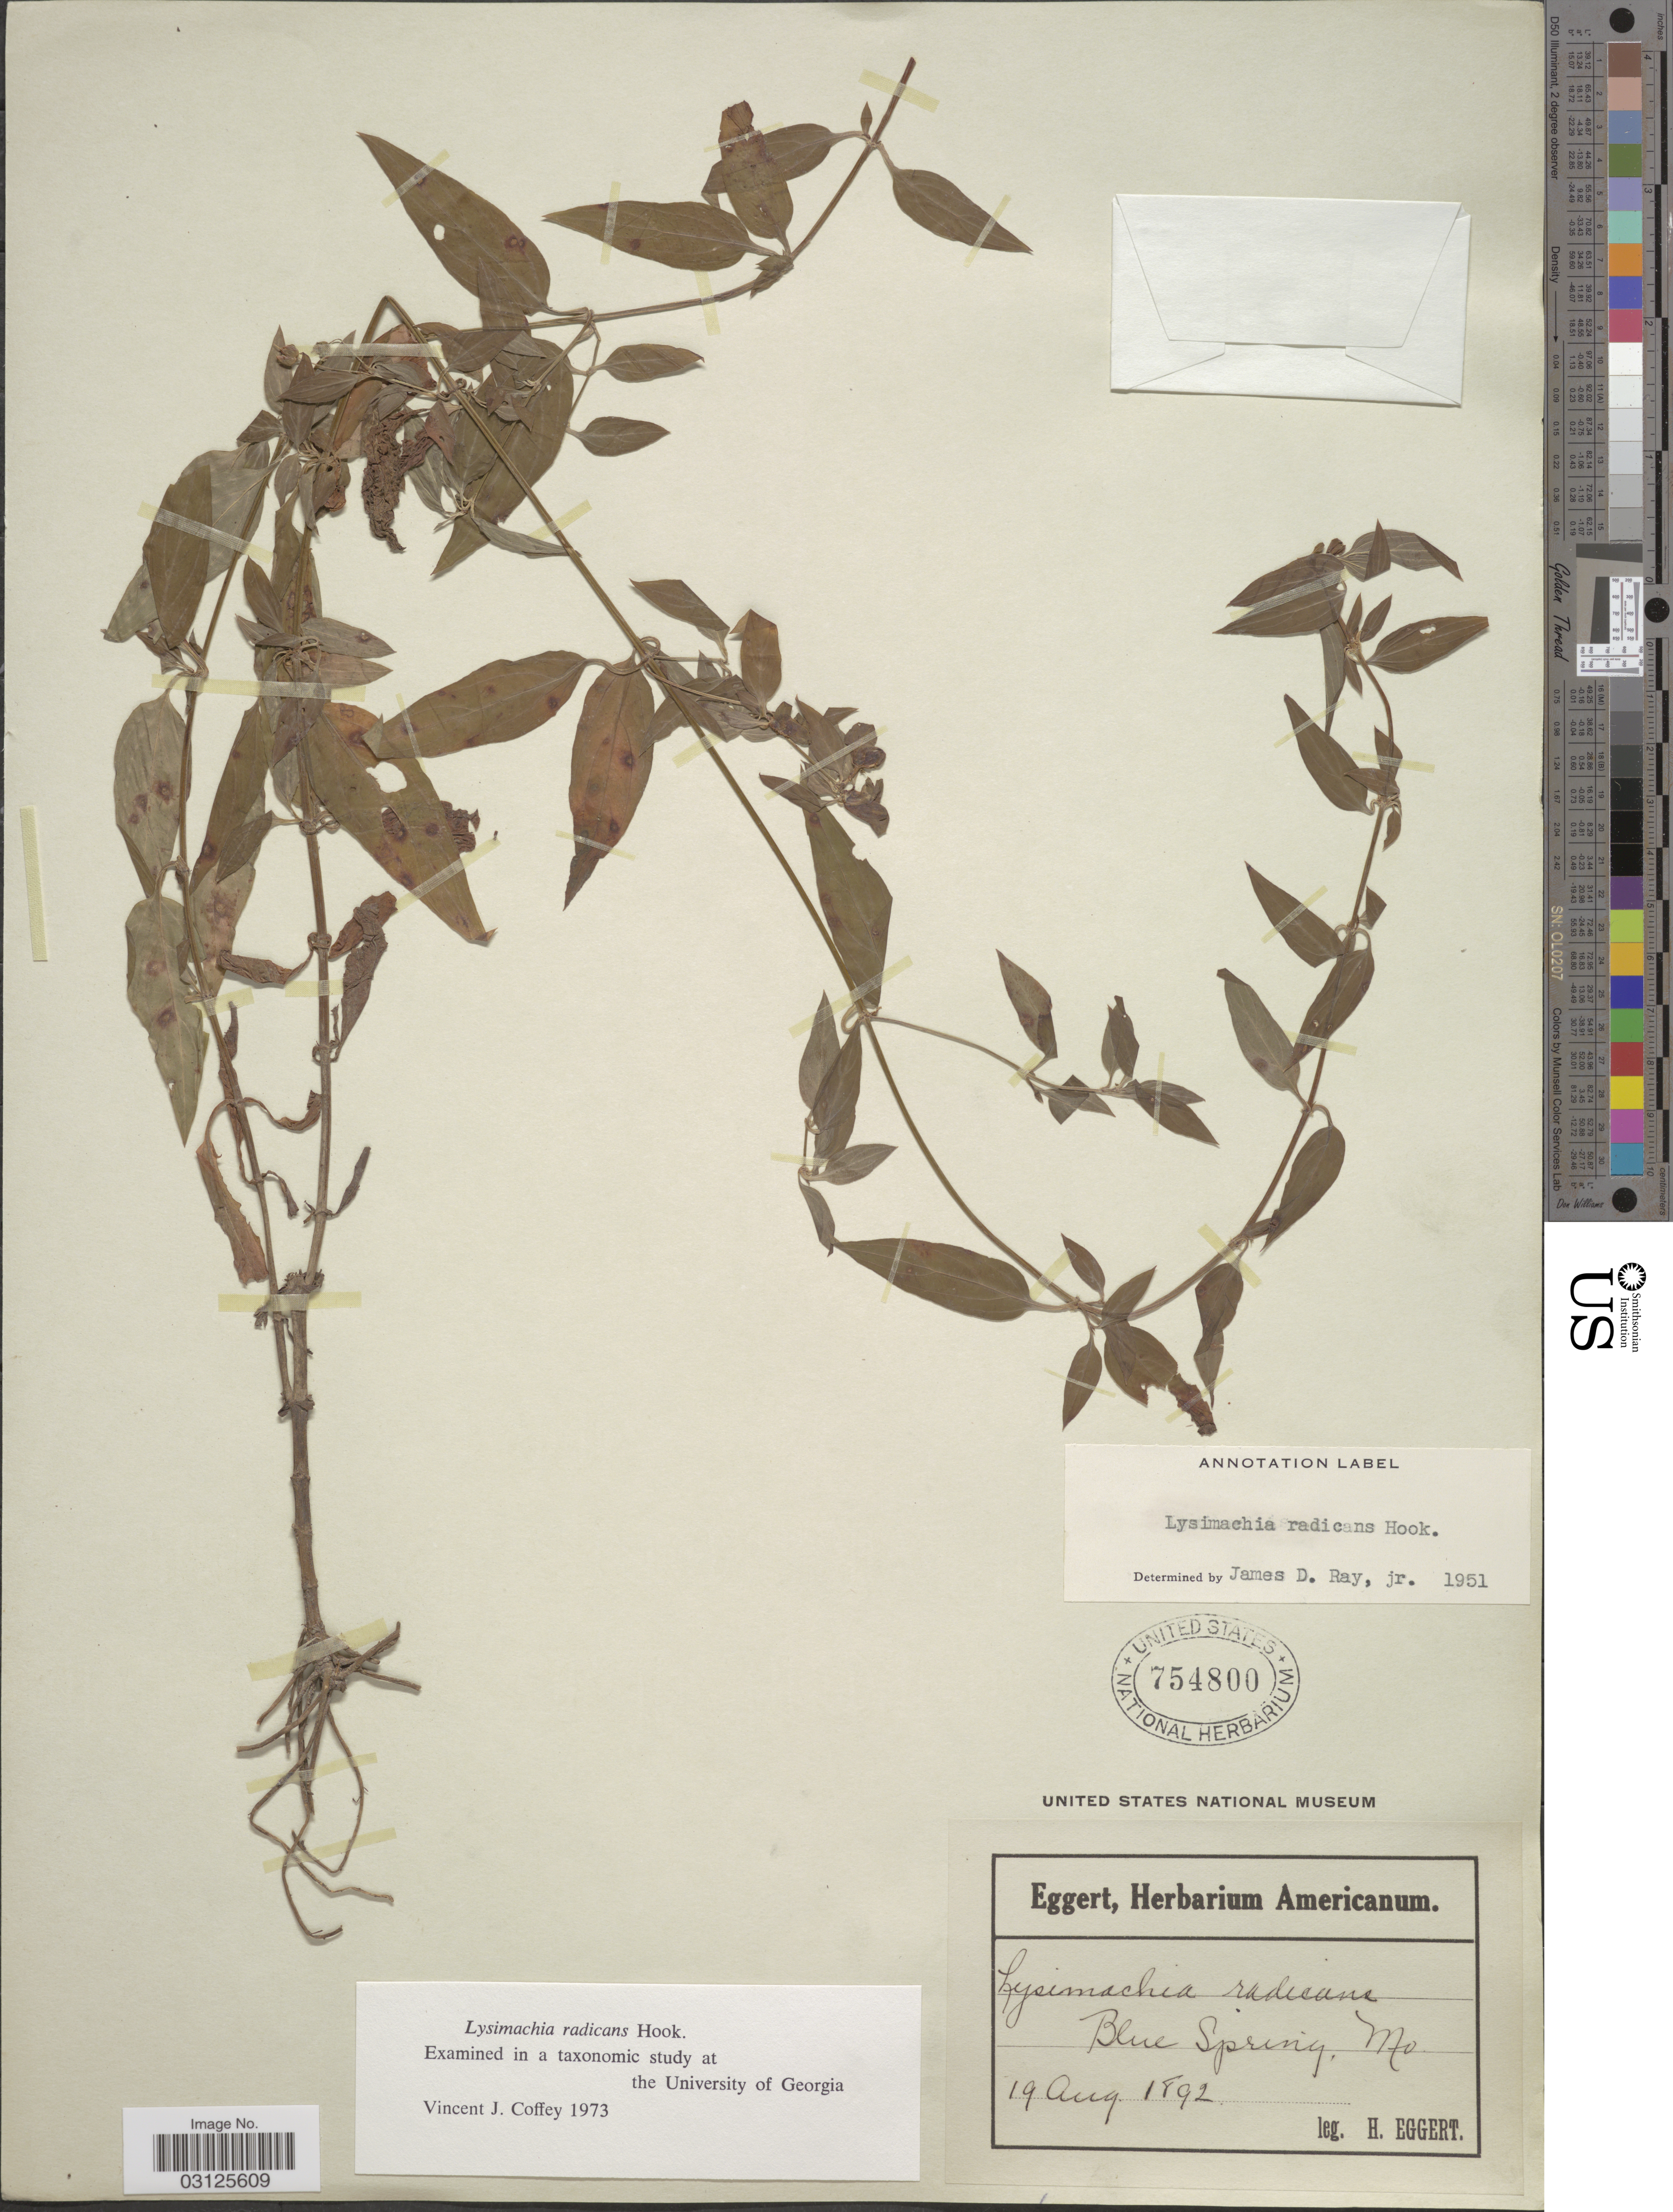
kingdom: Plantae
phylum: Tracheophyta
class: Magnoliopsida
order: Ericales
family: Primulaceae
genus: Lysimachia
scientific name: Lysimachia radicans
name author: Hook.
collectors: H. Eggert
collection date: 1892-08-19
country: United States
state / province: Missouri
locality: Blue Spring.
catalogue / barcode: US 754800